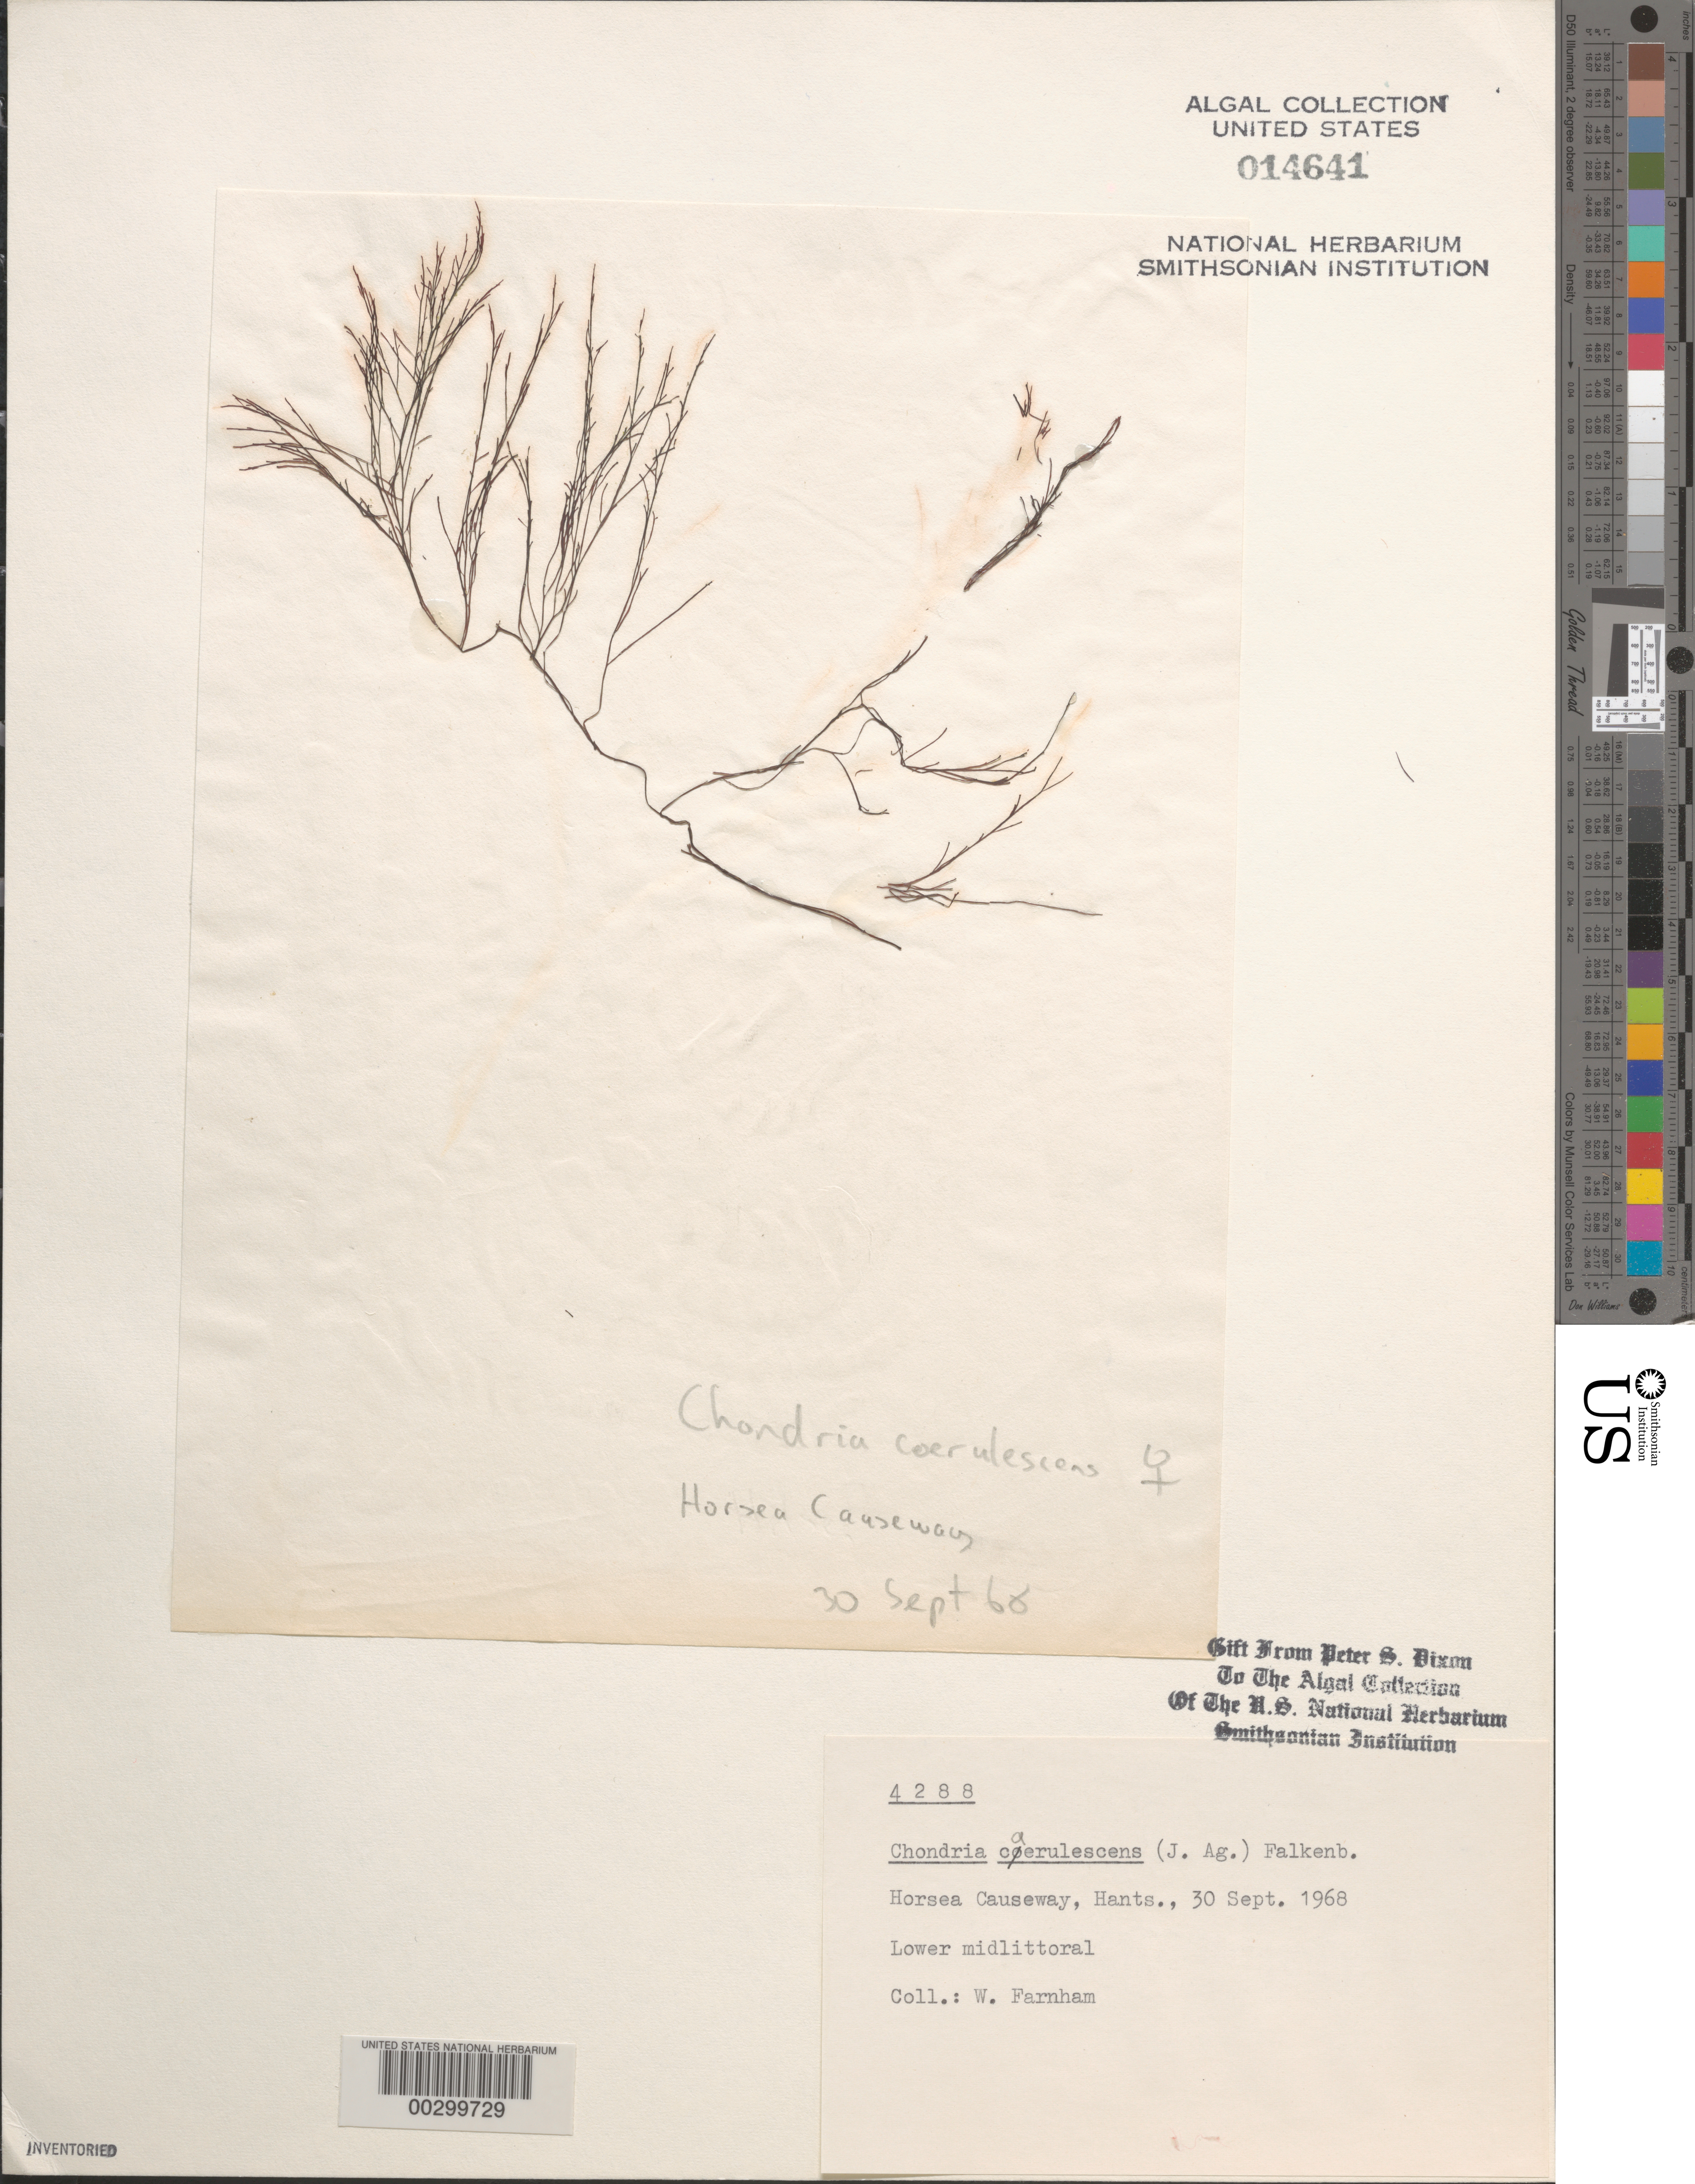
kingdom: Plantae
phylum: Rhodophyta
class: Florideophyceae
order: Ceramiales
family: Rhodomelaceae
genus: Chondria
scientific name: Chondria caerulescens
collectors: W. Farnham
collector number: PSD 4288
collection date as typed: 30 Sep 1968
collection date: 1968-09-30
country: United Kingdom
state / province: England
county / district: Hampshire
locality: Horsea Causeway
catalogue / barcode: US 14641